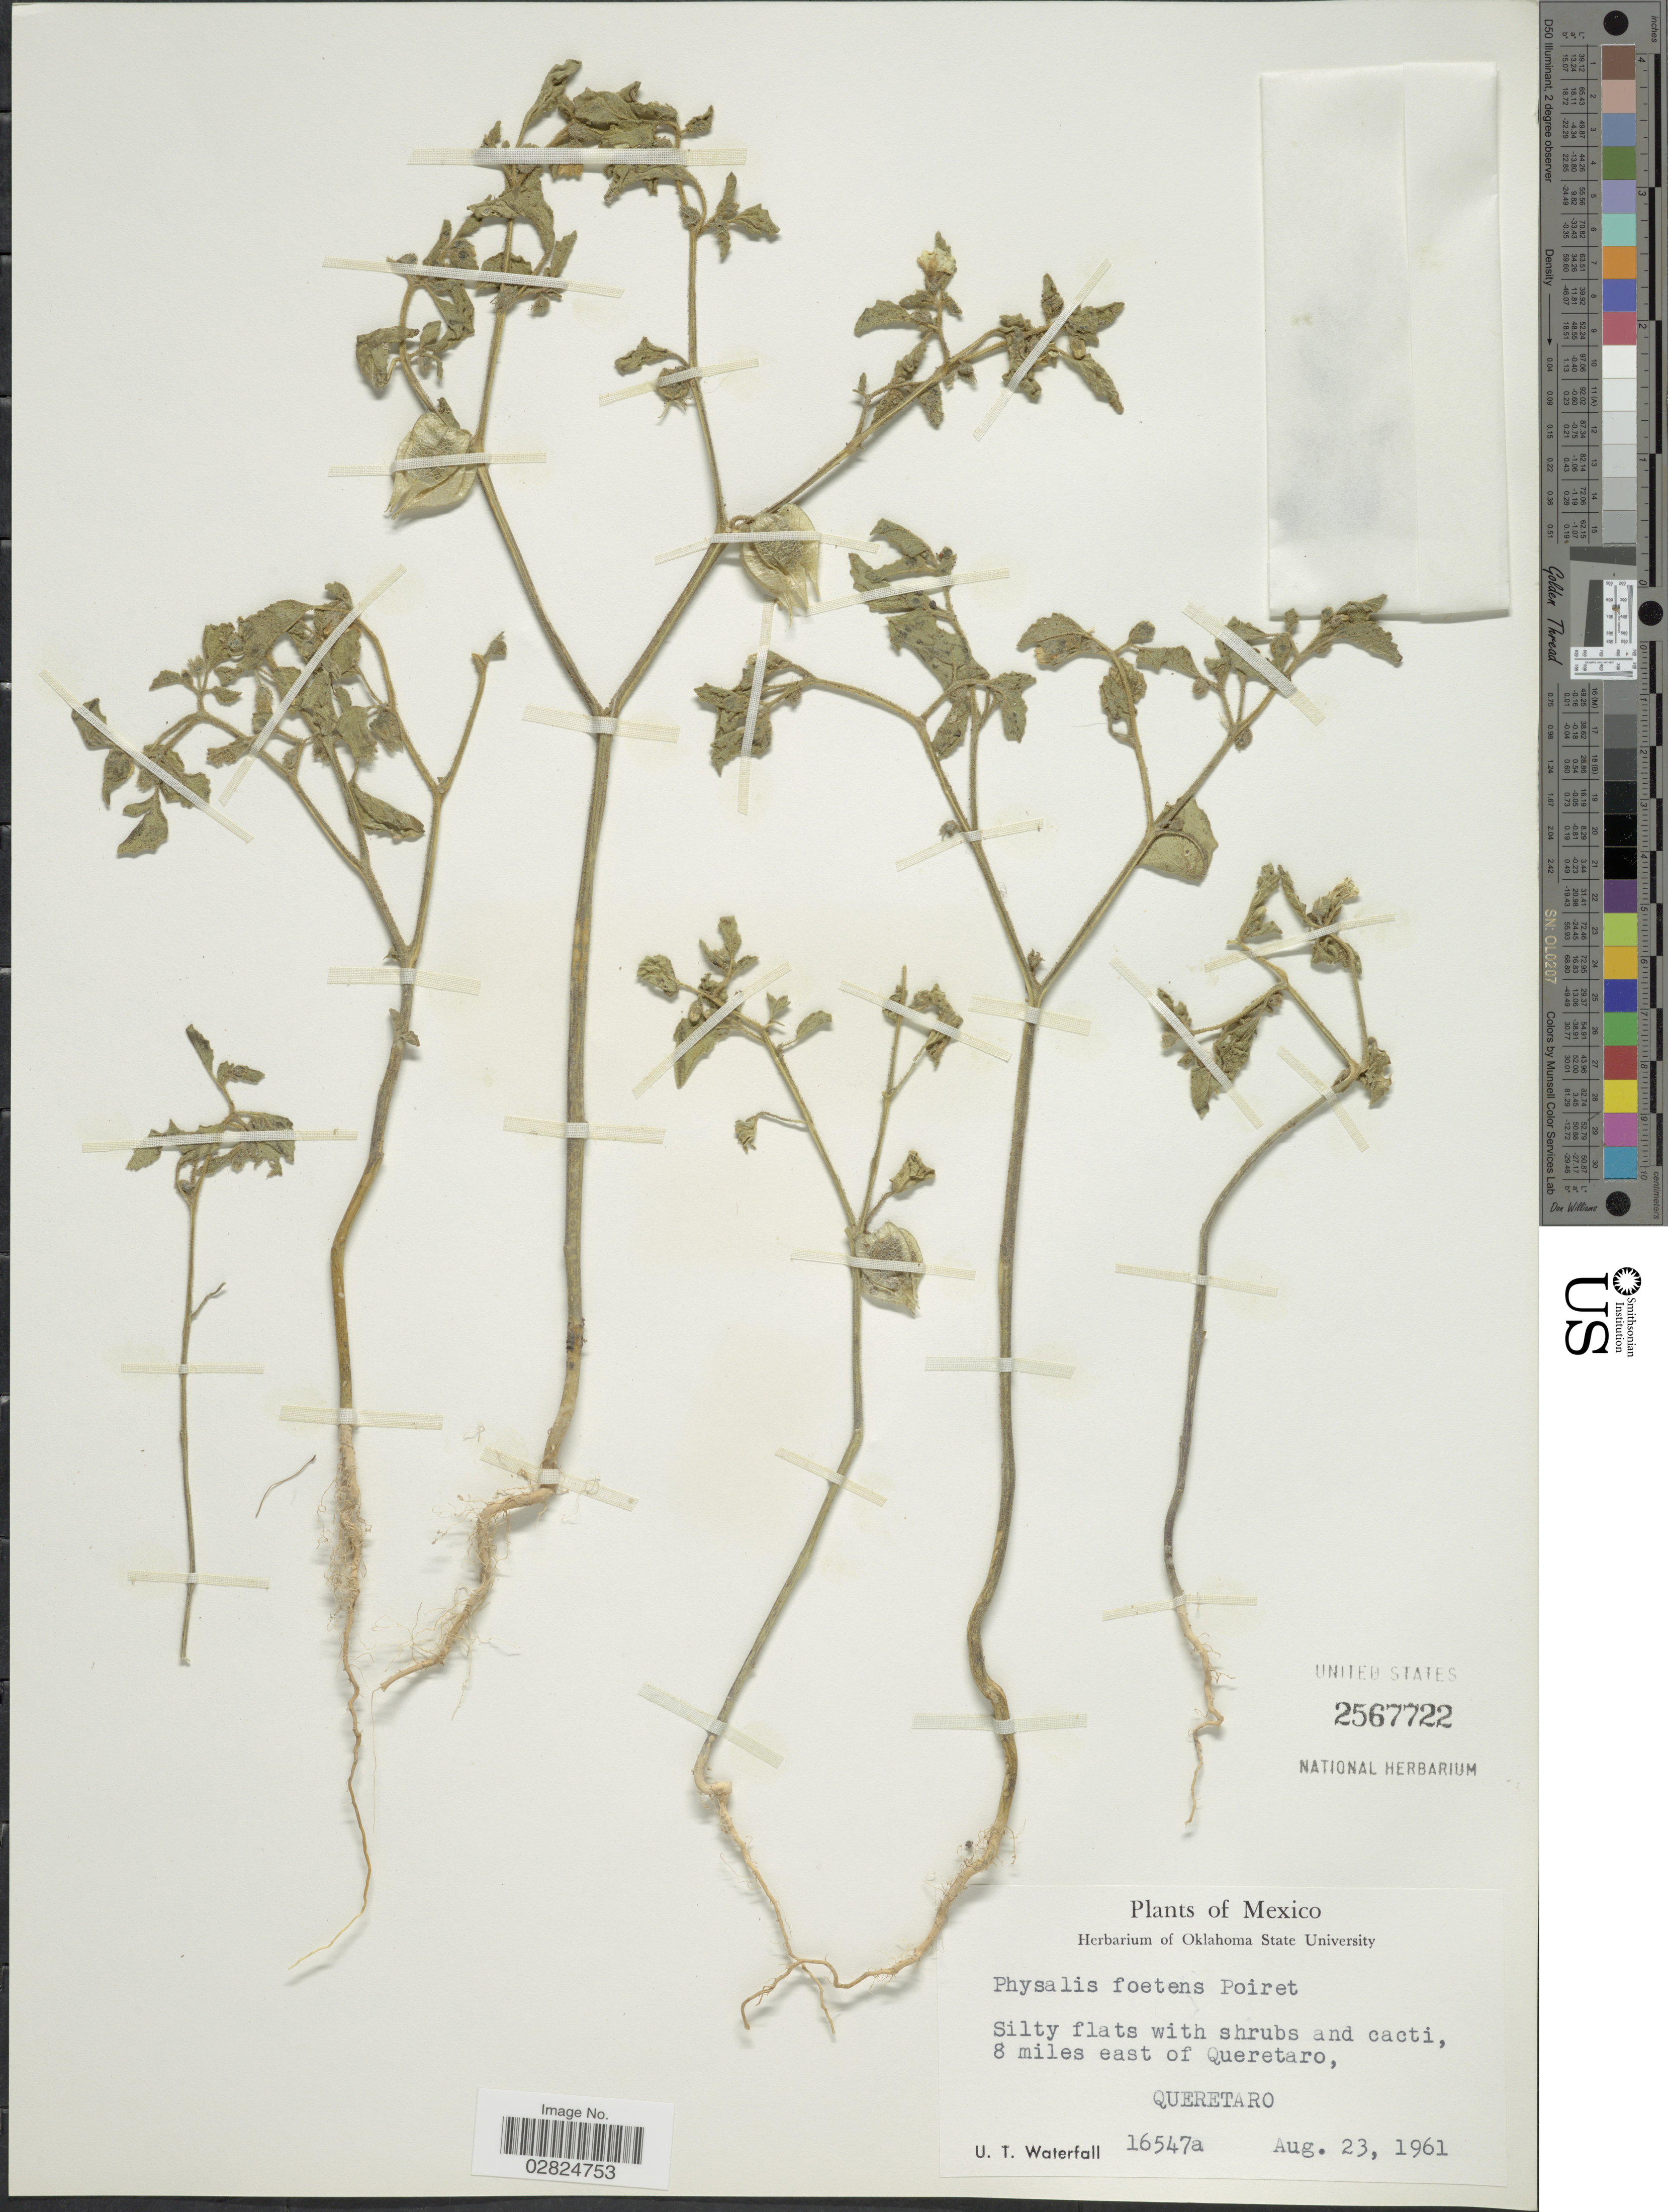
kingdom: Plantae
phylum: Tracheophyta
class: Magnoliopsida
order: Solanales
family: Solanaceae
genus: Physalis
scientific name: Physalis foetens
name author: Poir.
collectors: U. T. Waterfall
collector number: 16547a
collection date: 1961-08-23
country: Mexico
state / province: Querétaro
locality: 8 miles east of Queretaro.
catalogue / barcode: US 2567722